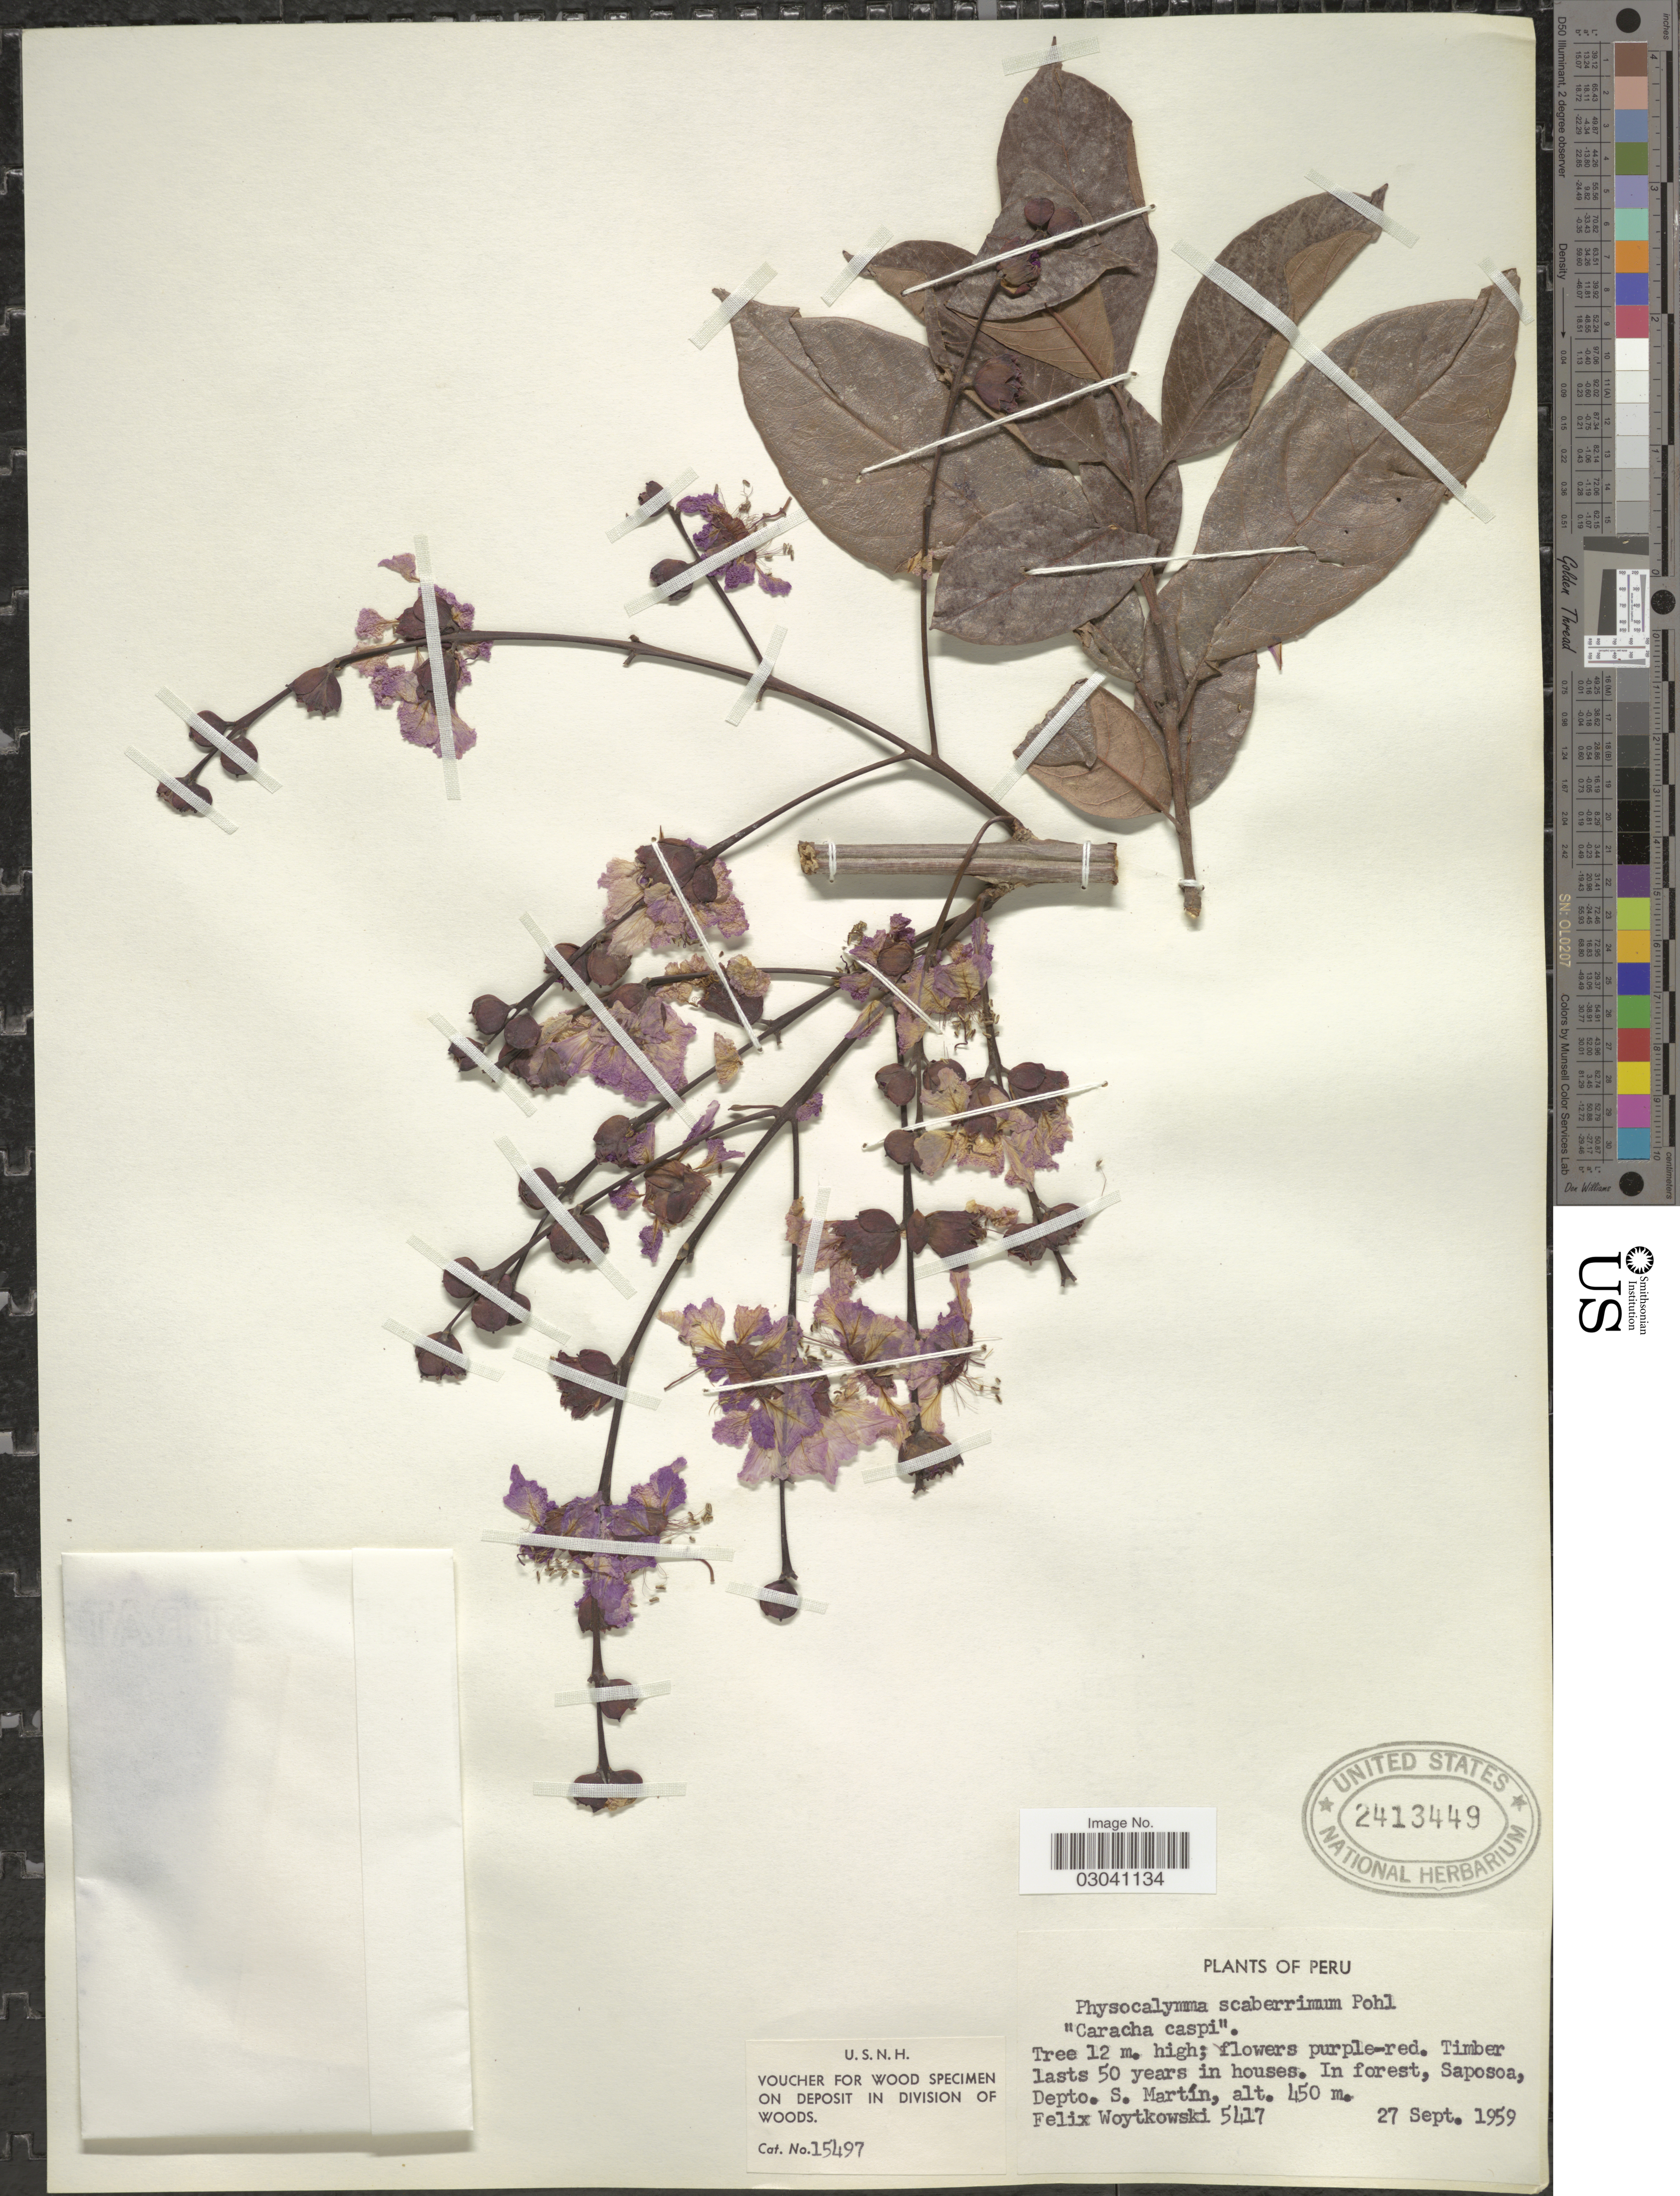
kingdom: Plantae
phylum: Tracheophyta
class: Magnoliopsida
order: Myrtales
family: Lythraceae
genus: Physocalymma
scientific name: Physocalymma scaberrimum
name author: Pohl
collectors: F. Woytkowski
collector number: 5417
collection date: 1959-09-27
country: Peru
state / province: San Martín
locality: In forest, Saposoa, Depto. S. Martín.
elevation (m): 450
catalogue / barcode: US 2413449